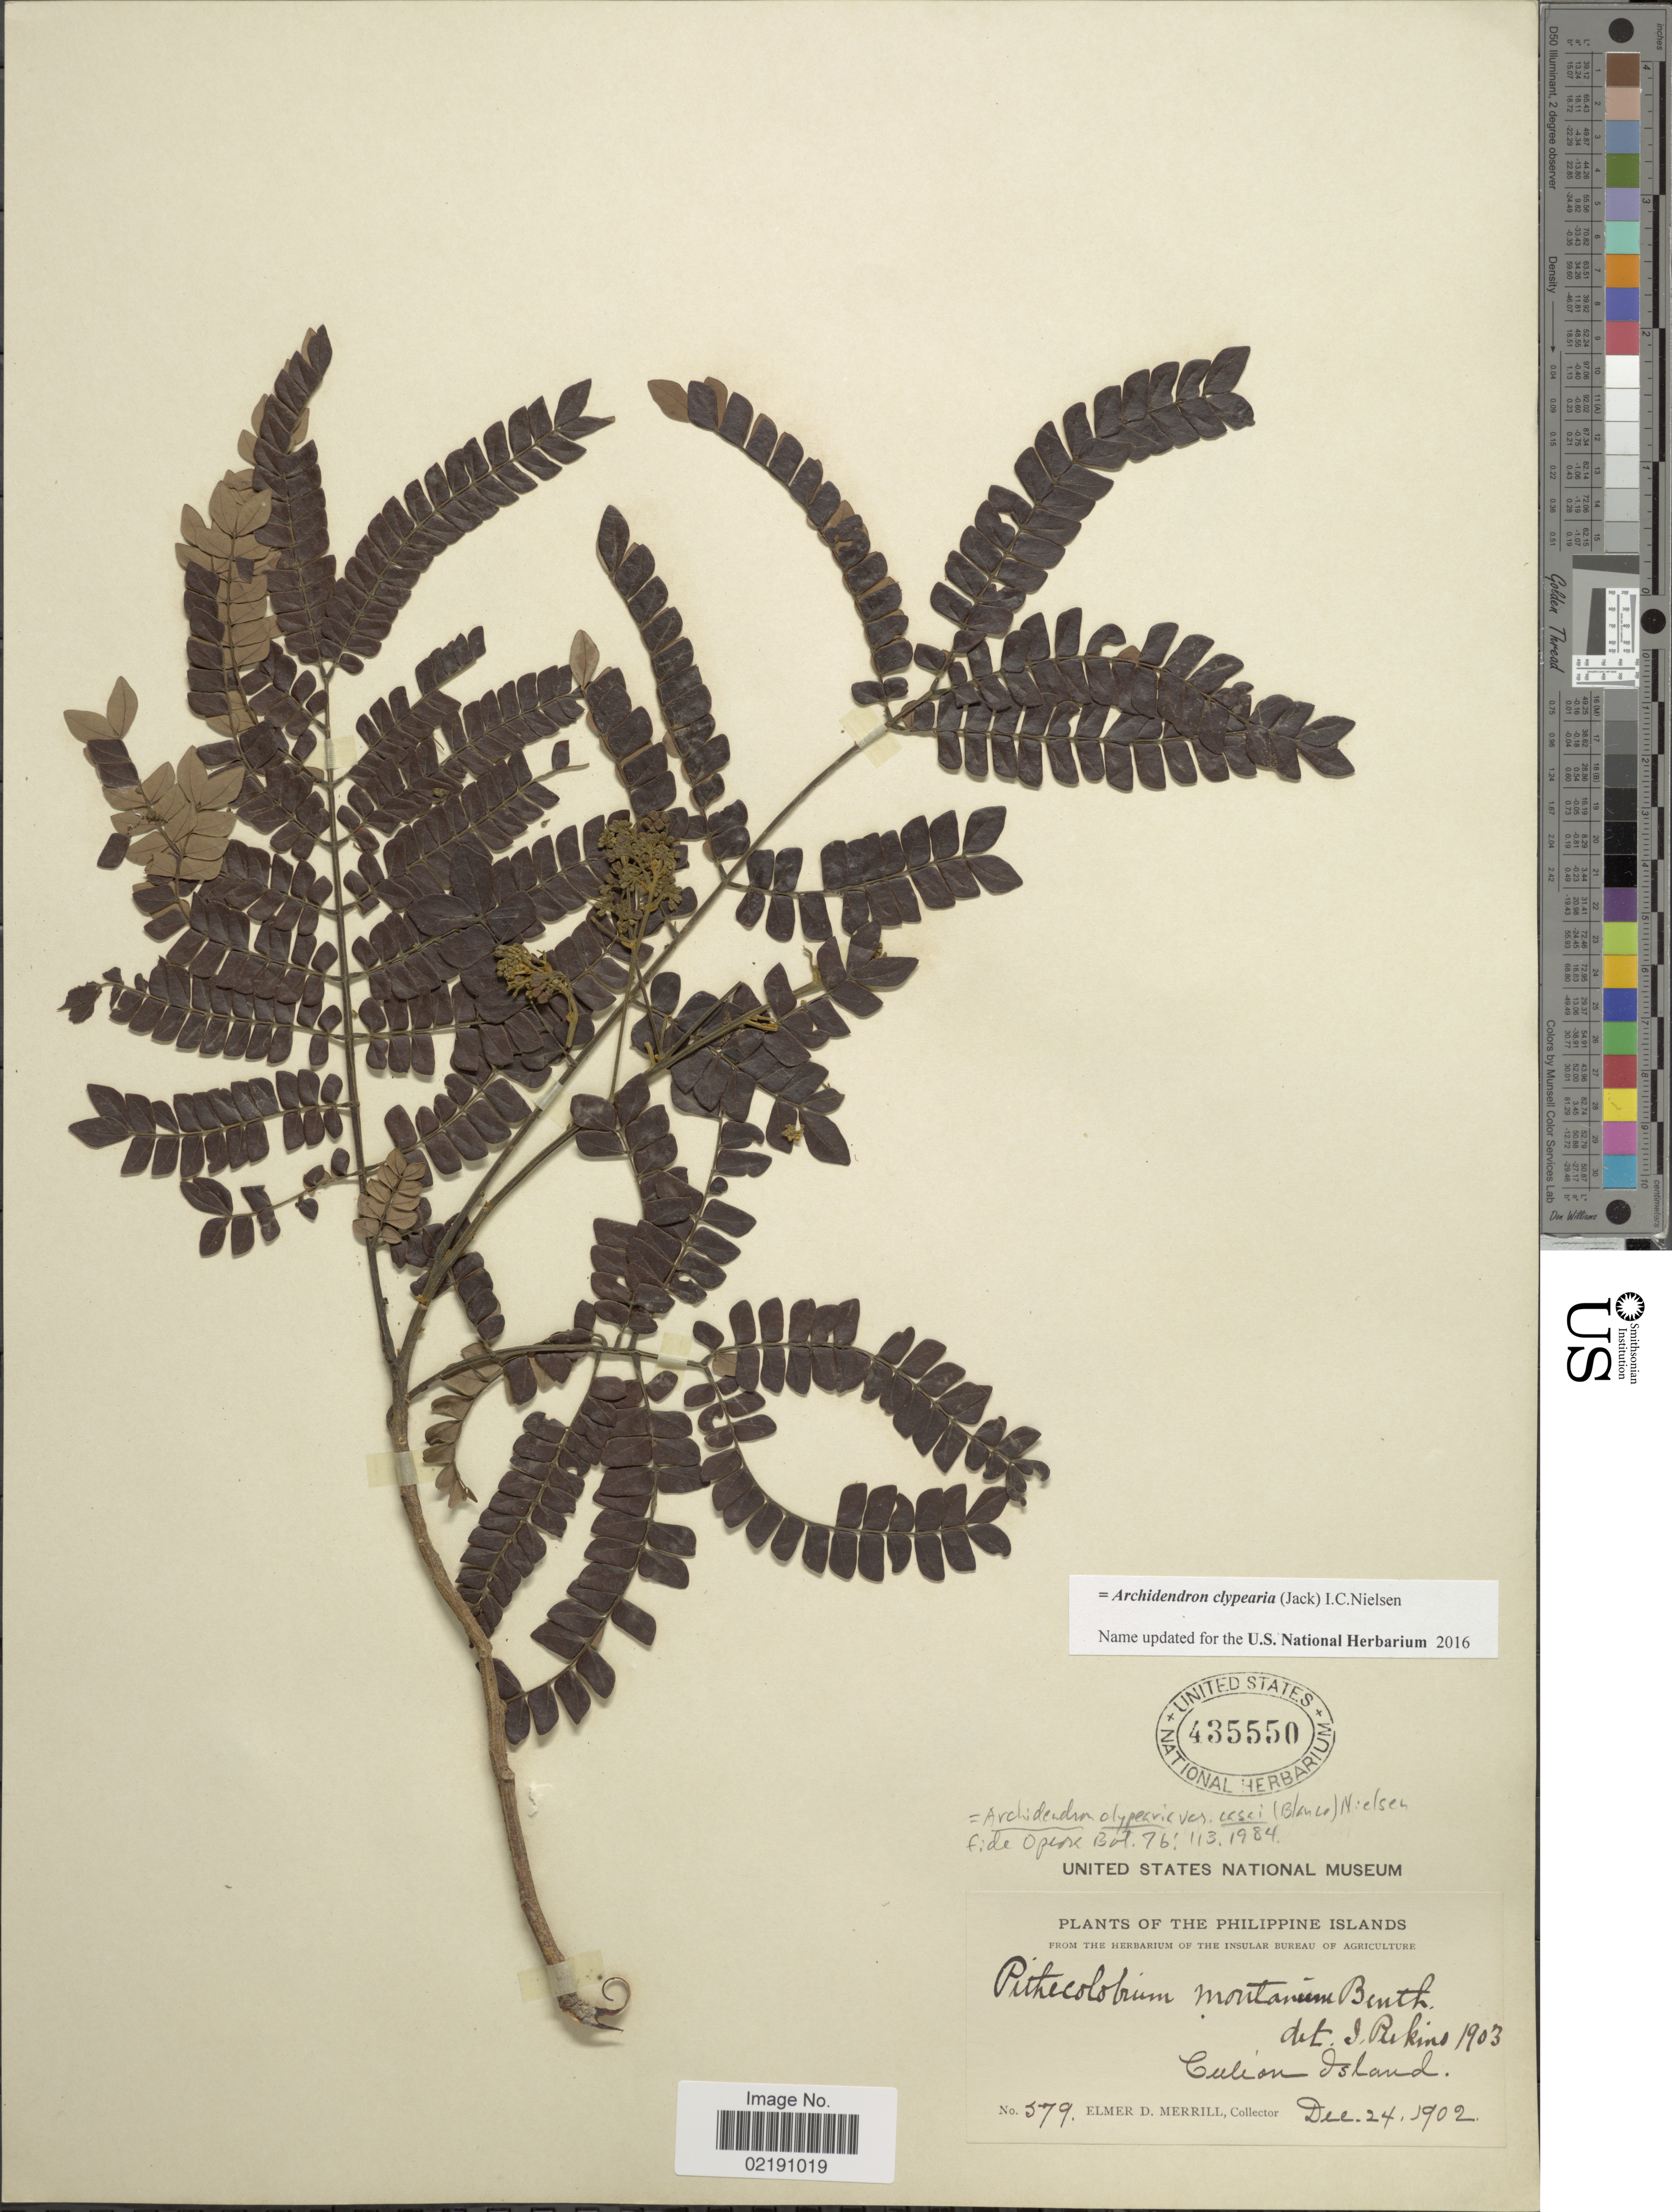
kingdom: Plantae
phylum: Tracheophyta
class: Magnoliopsida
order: Fabales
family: Fabaceae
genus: Archidendron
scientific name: Archidendron clypearia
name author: (Jack) I.C. Nielsen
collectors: E. D. Merrill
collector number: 579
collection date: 1902-12-24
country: Philippines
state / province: Mimaropa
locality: Philippine Islands. Culion Island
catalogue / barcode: US 435550